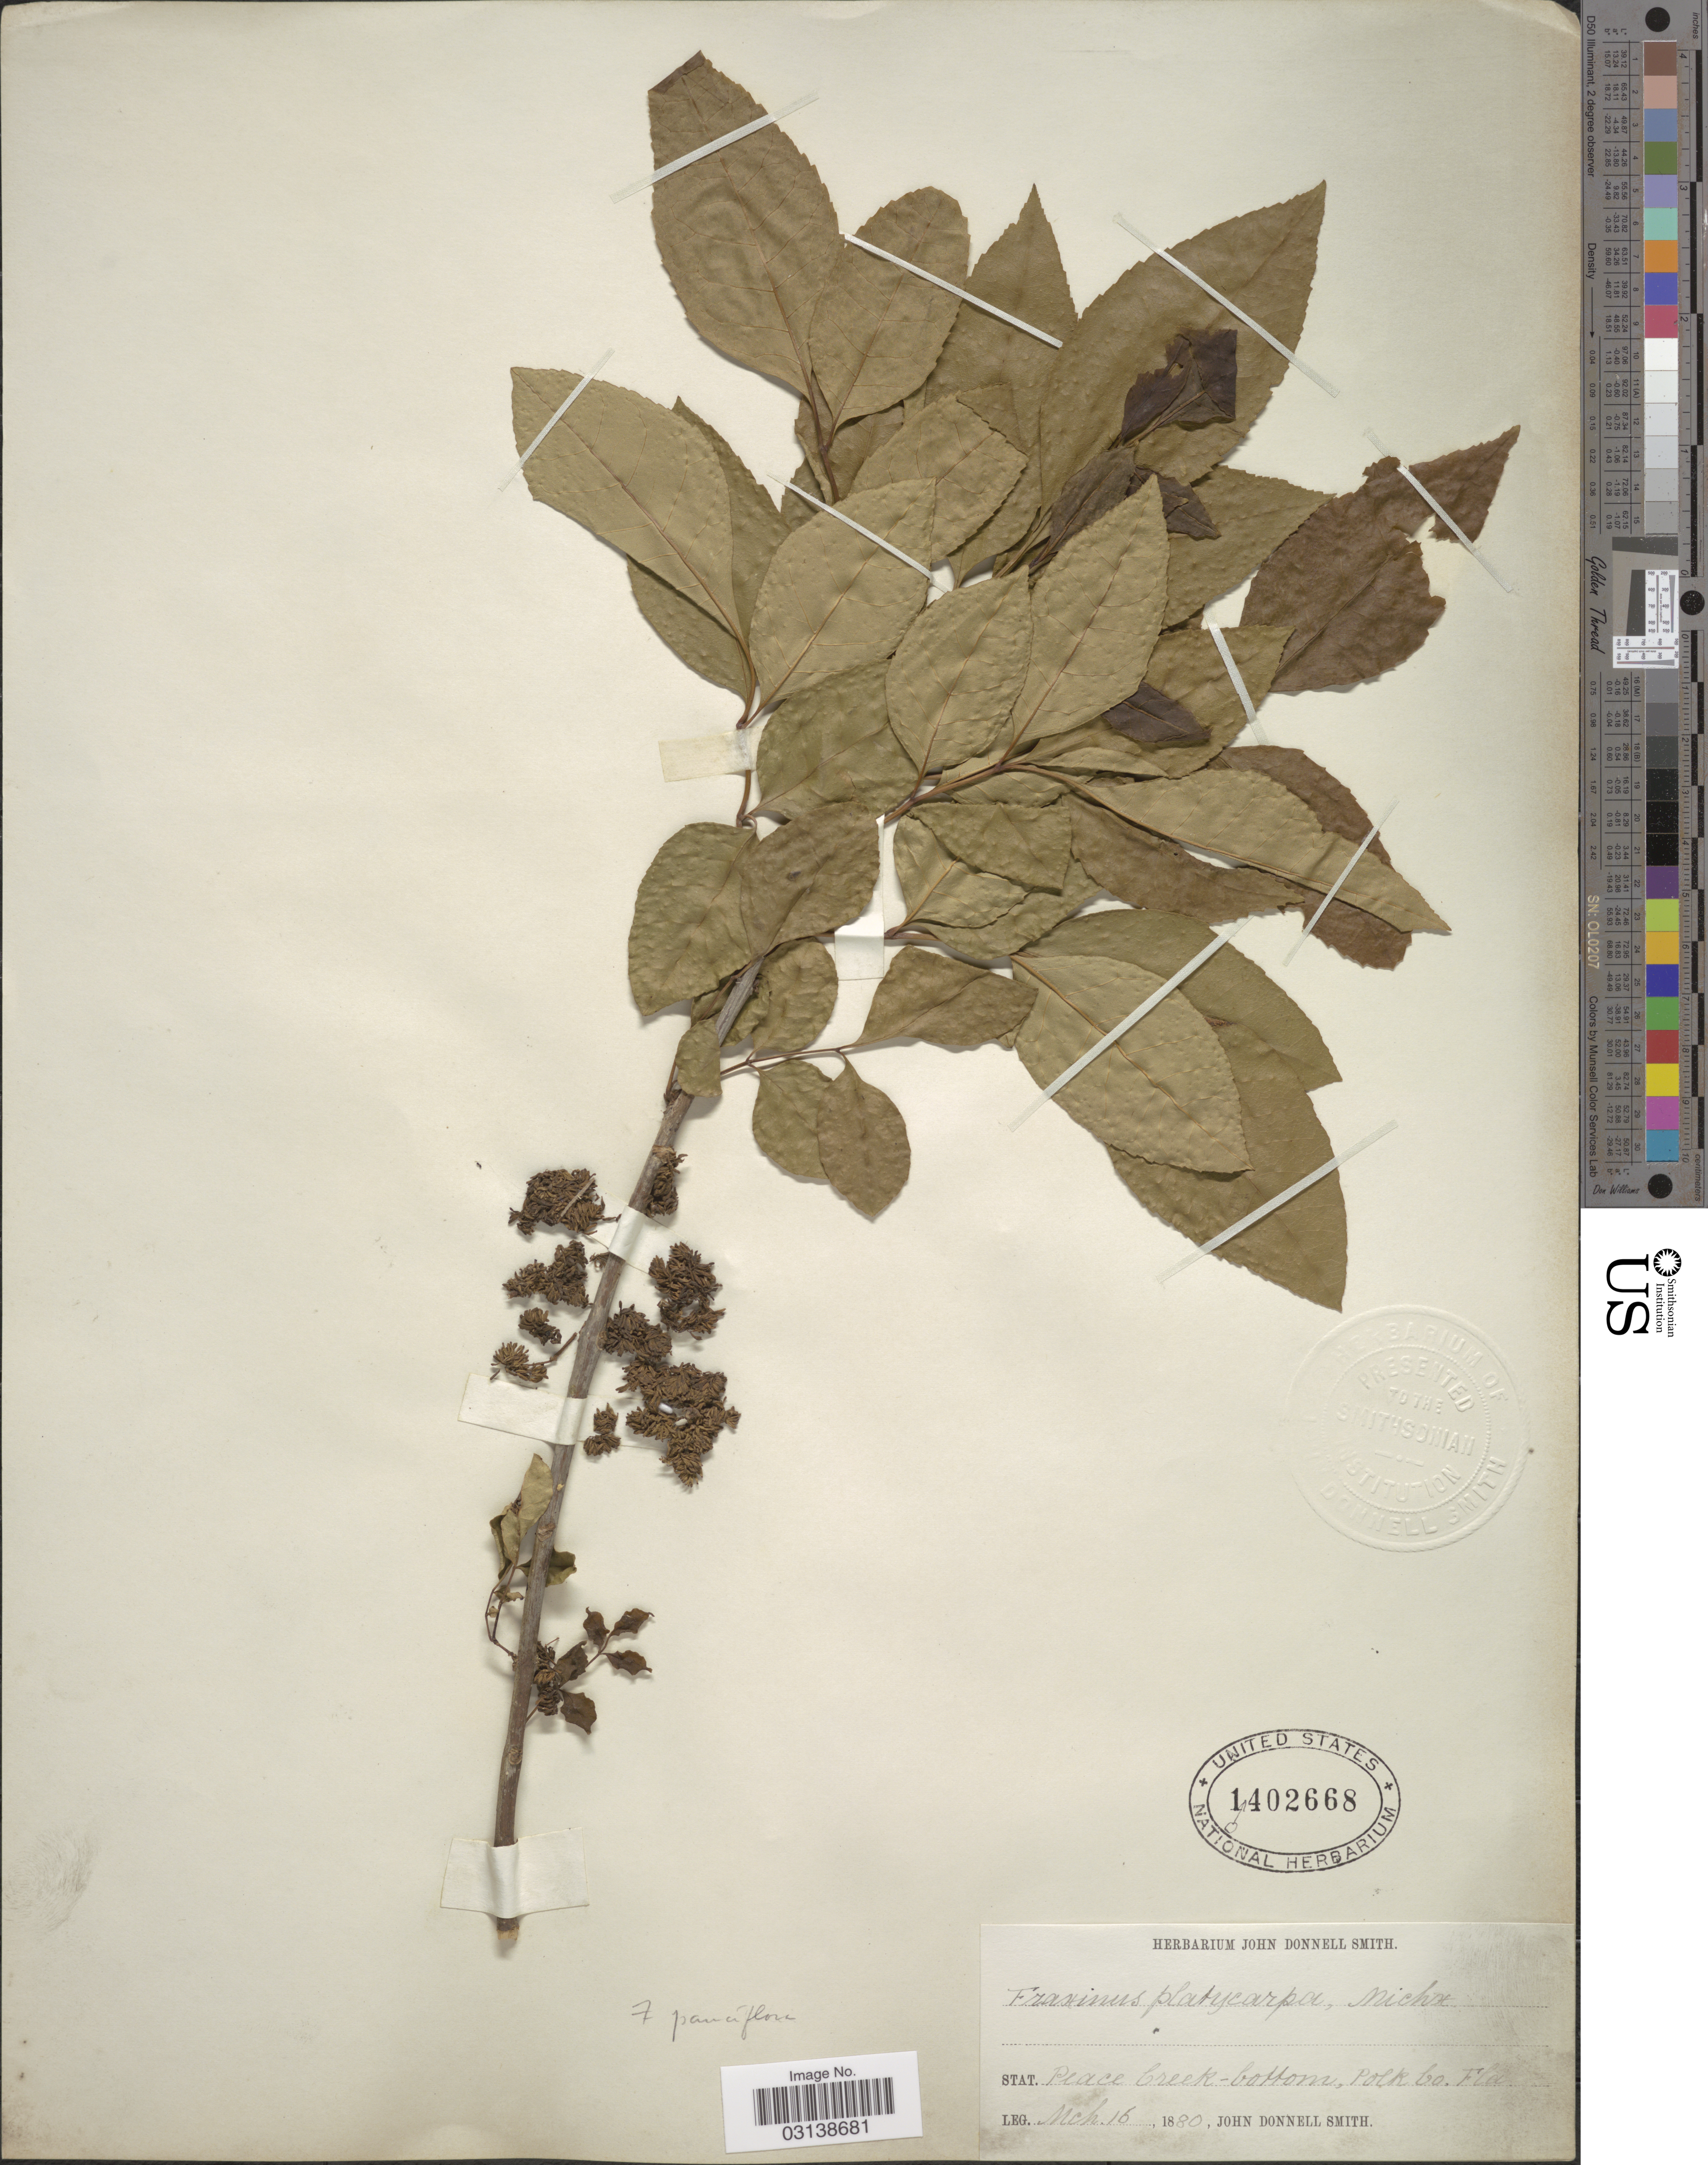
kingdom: Plantae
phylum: Tracheophyta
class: Magnoliopsida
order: Lamiales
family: Oleaceae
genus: Fraxinus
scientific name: Fraxinus caroliniana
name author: Mill.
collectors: J. Donnell Smith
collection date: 1880-03-16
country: United States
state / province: Florida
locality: Peace Creek-bottom, Polk Co.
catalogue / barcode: US 1402668